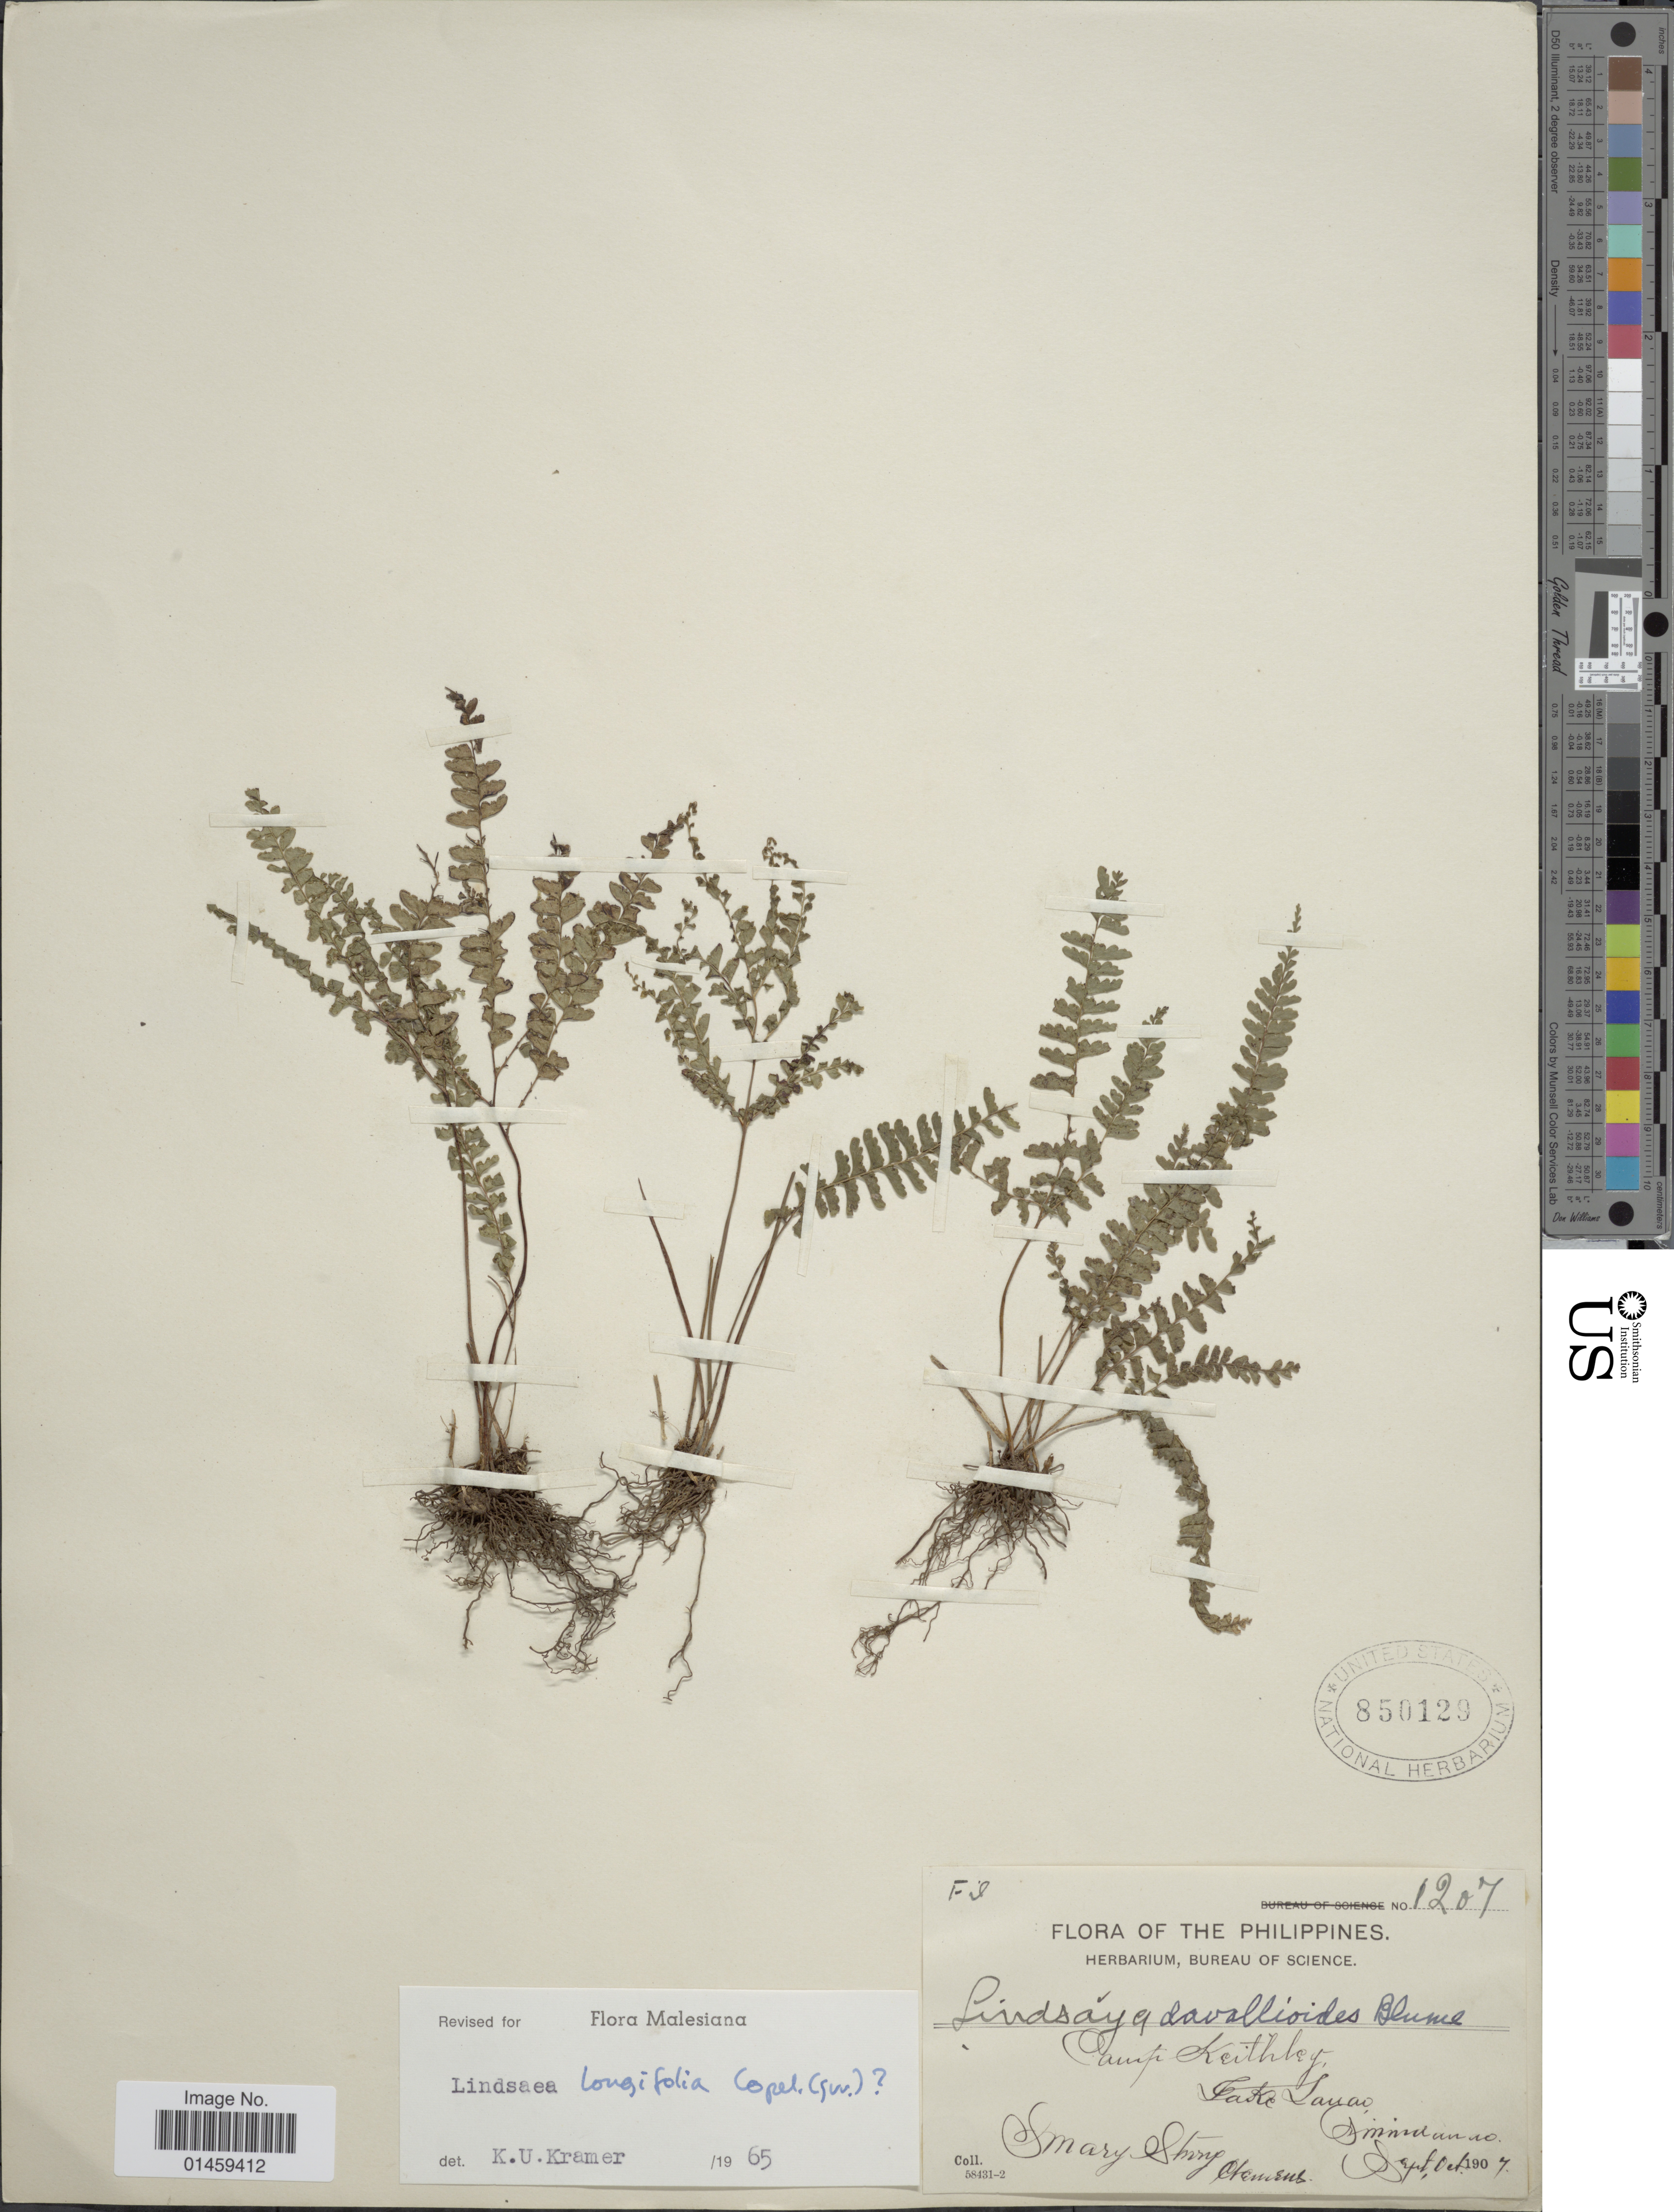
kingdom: Plantae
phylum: Tracheophyta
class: Polypodiopsida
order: Polypodiales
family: Lindsaeaceae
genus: Lindsaea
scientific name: Lindsaea longifolia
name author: Copel.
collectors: M. S. Clemens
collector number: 1207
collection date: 1907/1907-10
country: Philippines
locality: Camp Keithley. Lake Lanao, Mindanao.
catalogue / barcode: US 850129